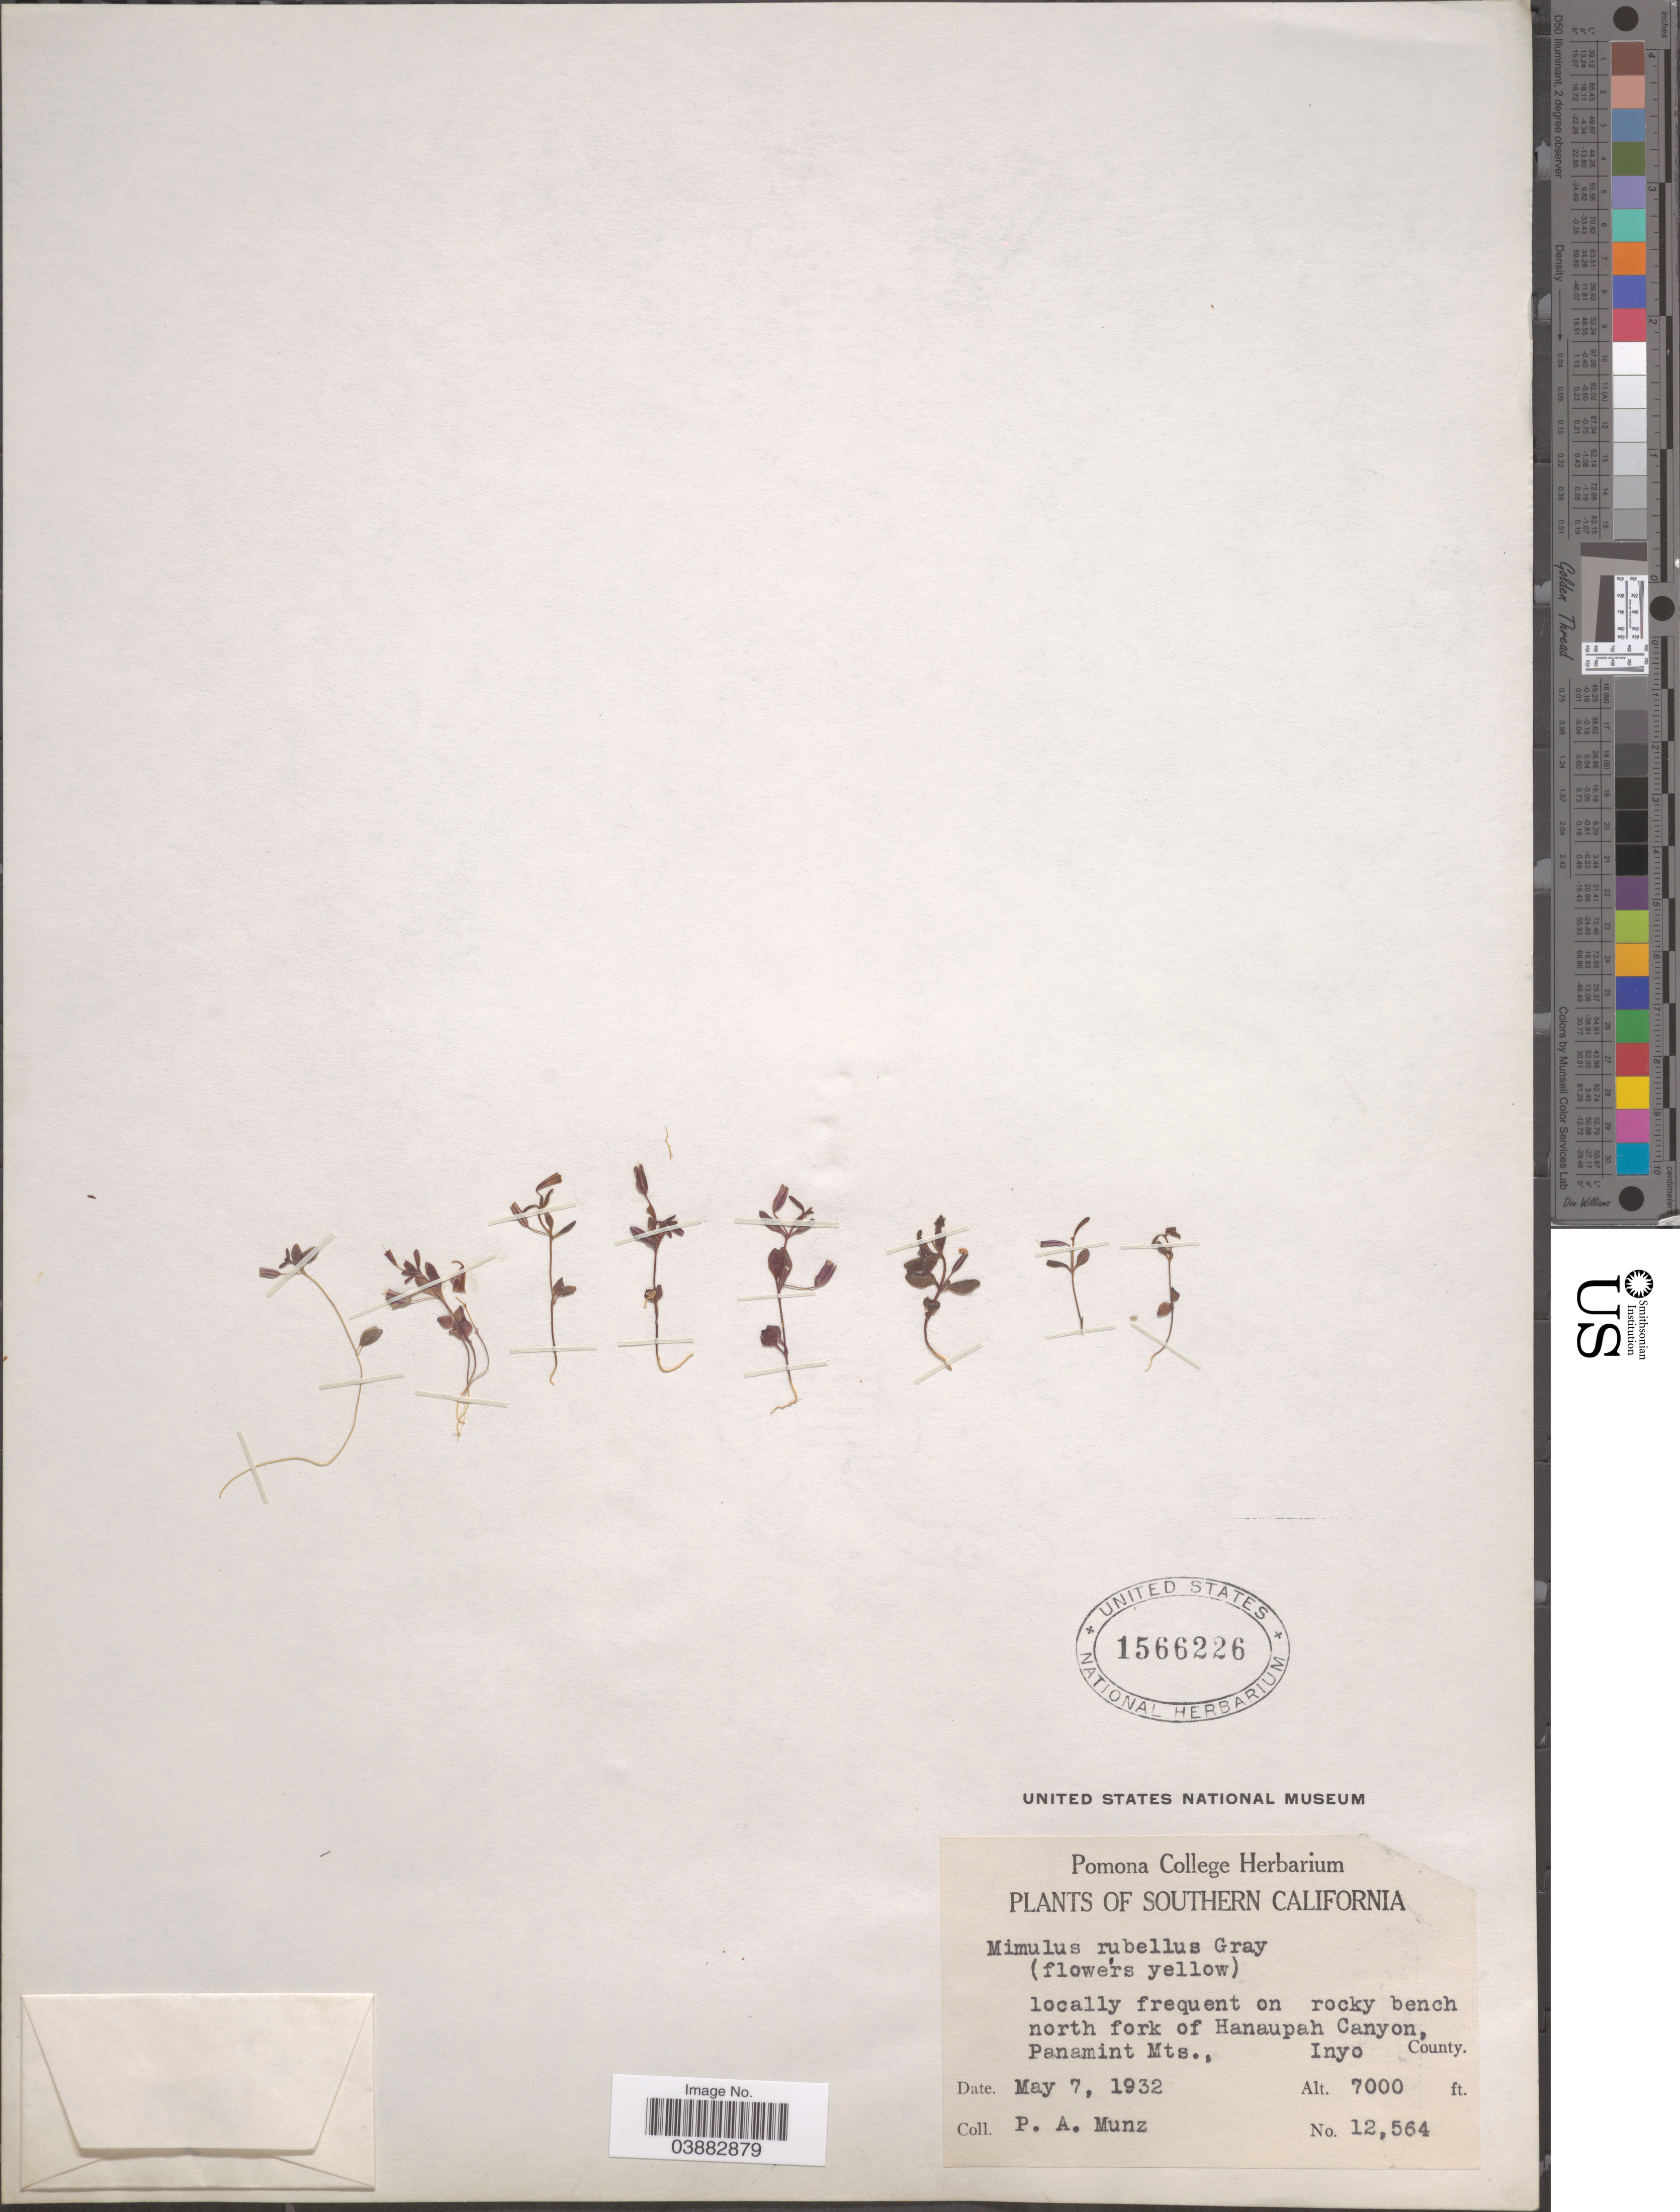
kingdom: Plantae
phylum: Tracheophyta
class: Magnoliopsida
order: Lamiales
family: Phrymaceae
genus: Mimulus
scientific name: Mimulus rubellus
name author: A. Gray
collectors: P. A. Munz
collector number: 12564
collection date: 1932-05-07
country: United States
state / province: California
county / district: Inyo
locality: Southern California. North Fork of Hanaupah Canyon, Panamint Mts., Inyo County.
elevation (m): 2134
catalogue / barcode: US 1566226